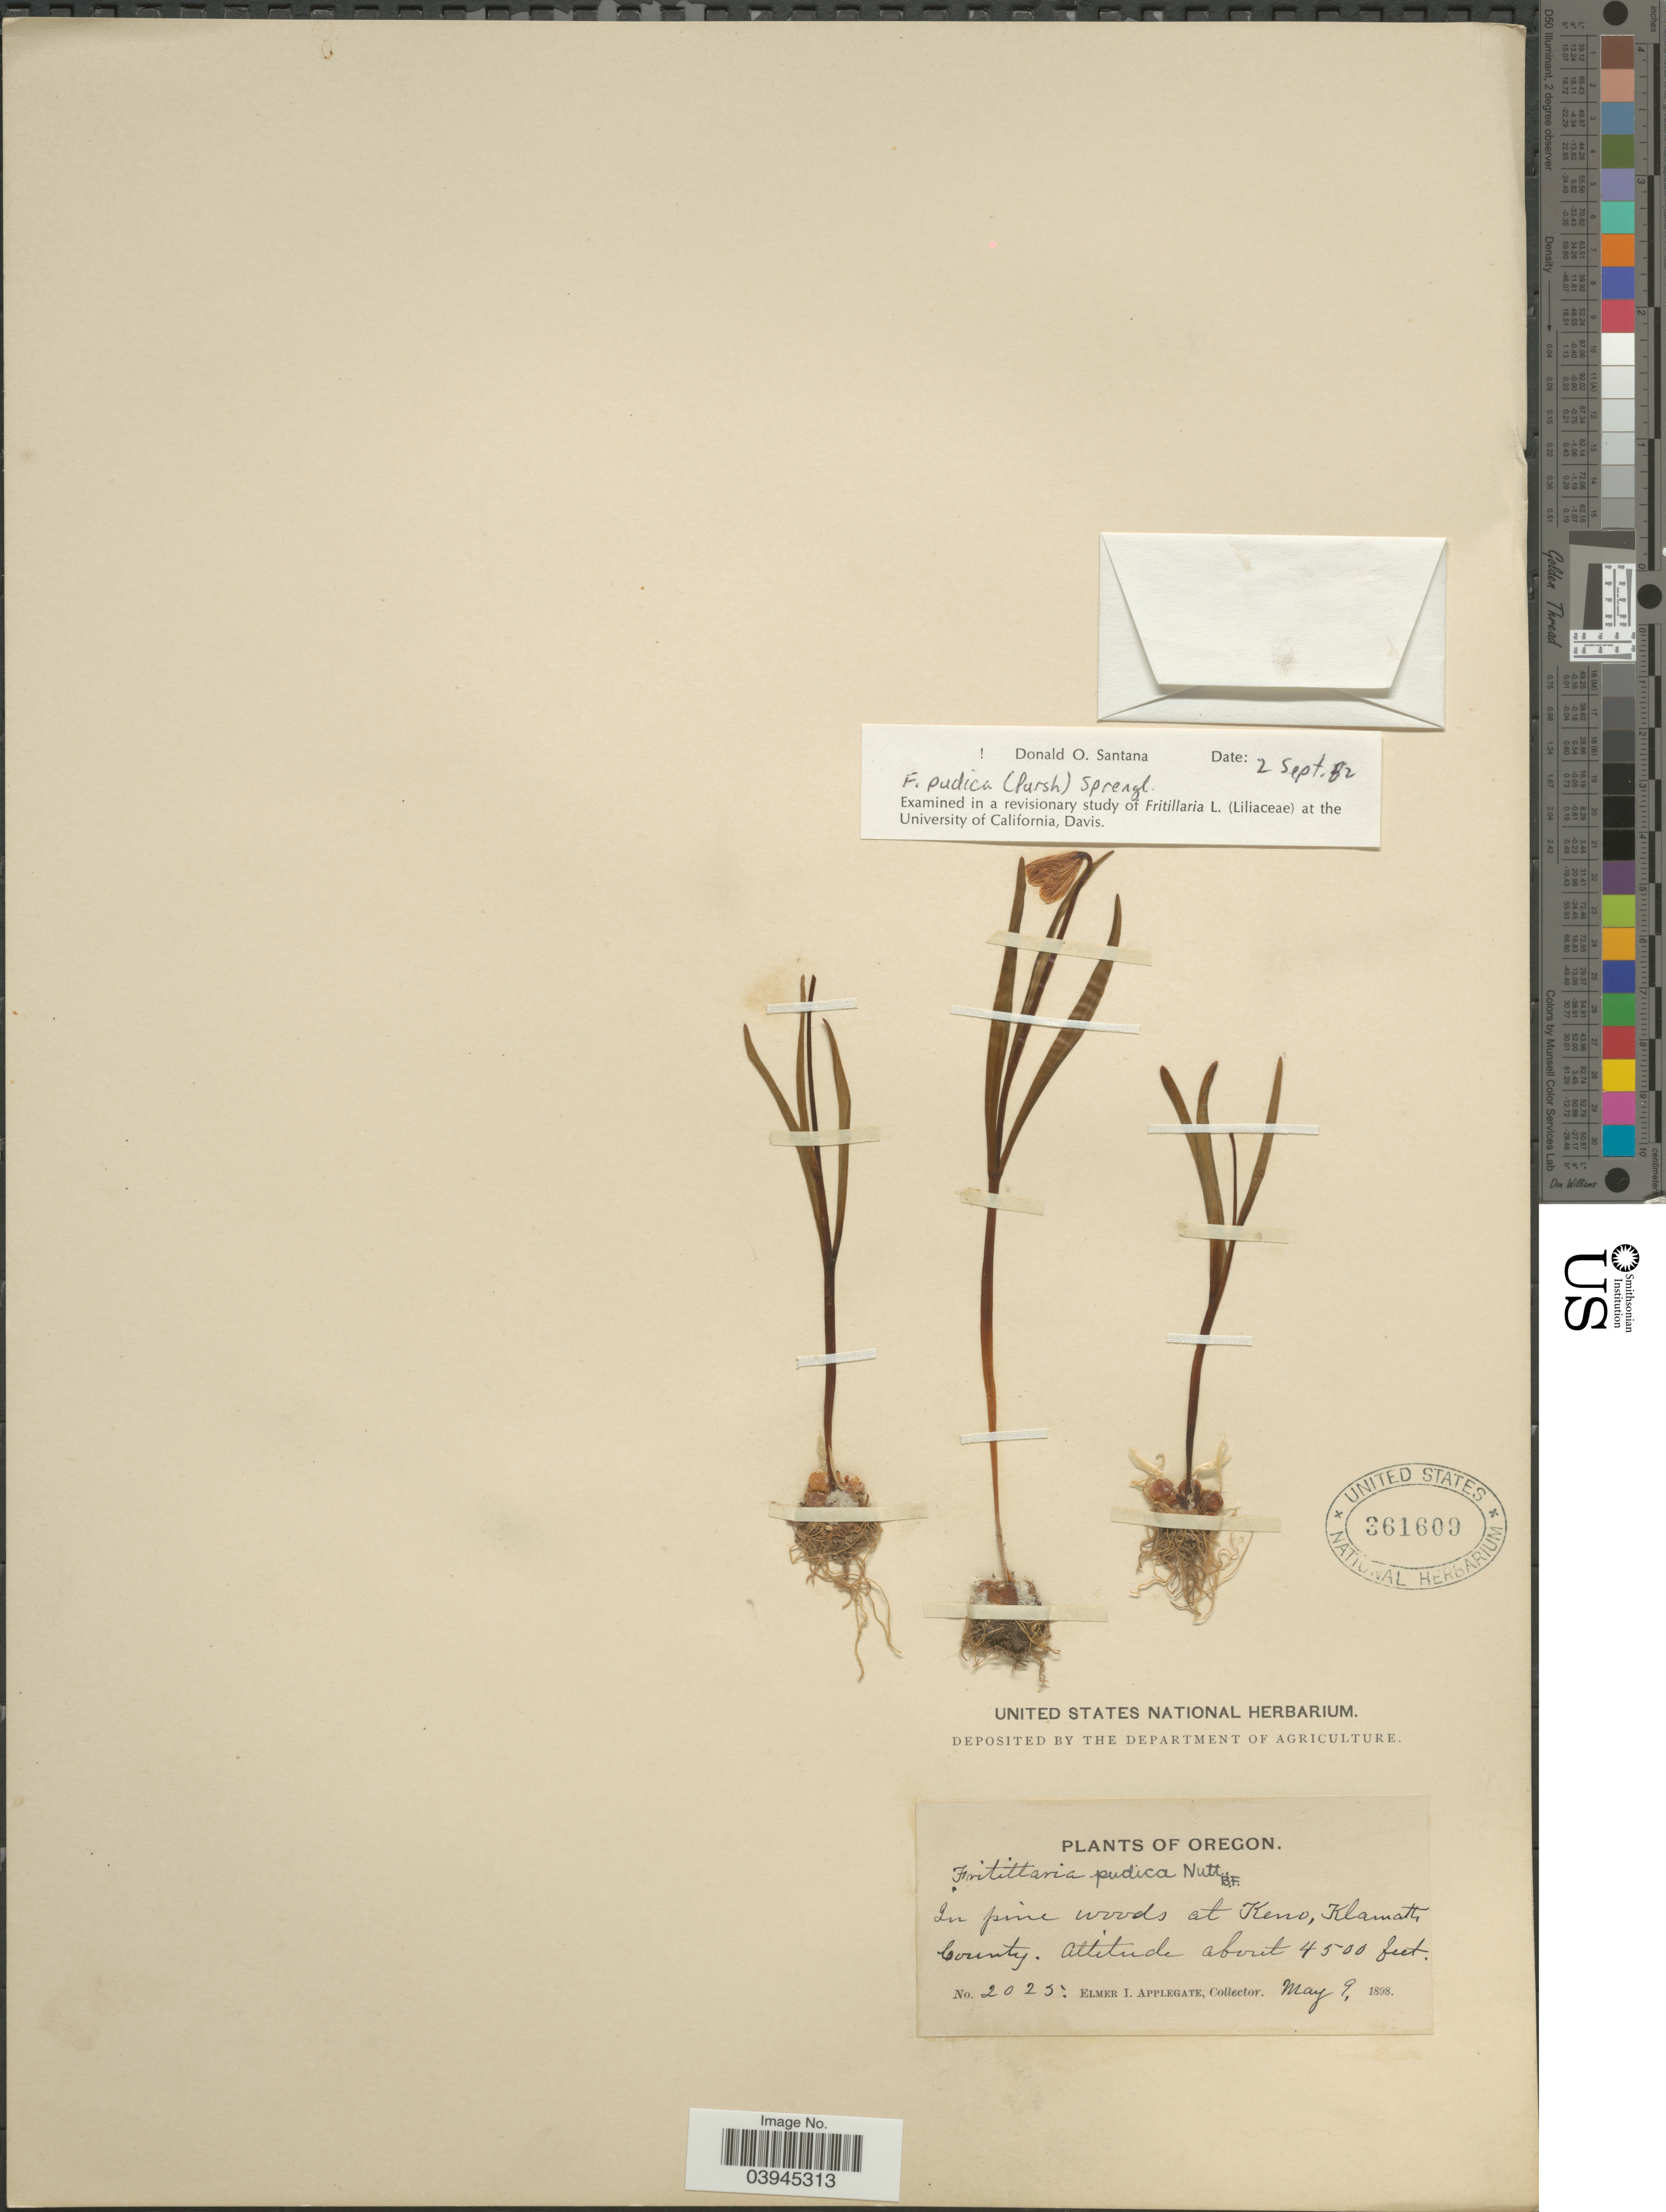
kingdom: Plantae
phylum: Tracheophyta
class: Liliopsida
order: Liliales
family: Liliaceae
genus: Fritillaria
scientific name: Fritillaria pudica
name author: (Pursh) Spreng.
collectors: E. I. Applegate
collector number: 2025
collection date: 1898-05-09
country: United States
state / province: Oregon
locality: At Keno, Klamath County.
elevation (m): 1372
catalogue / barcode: US 361609